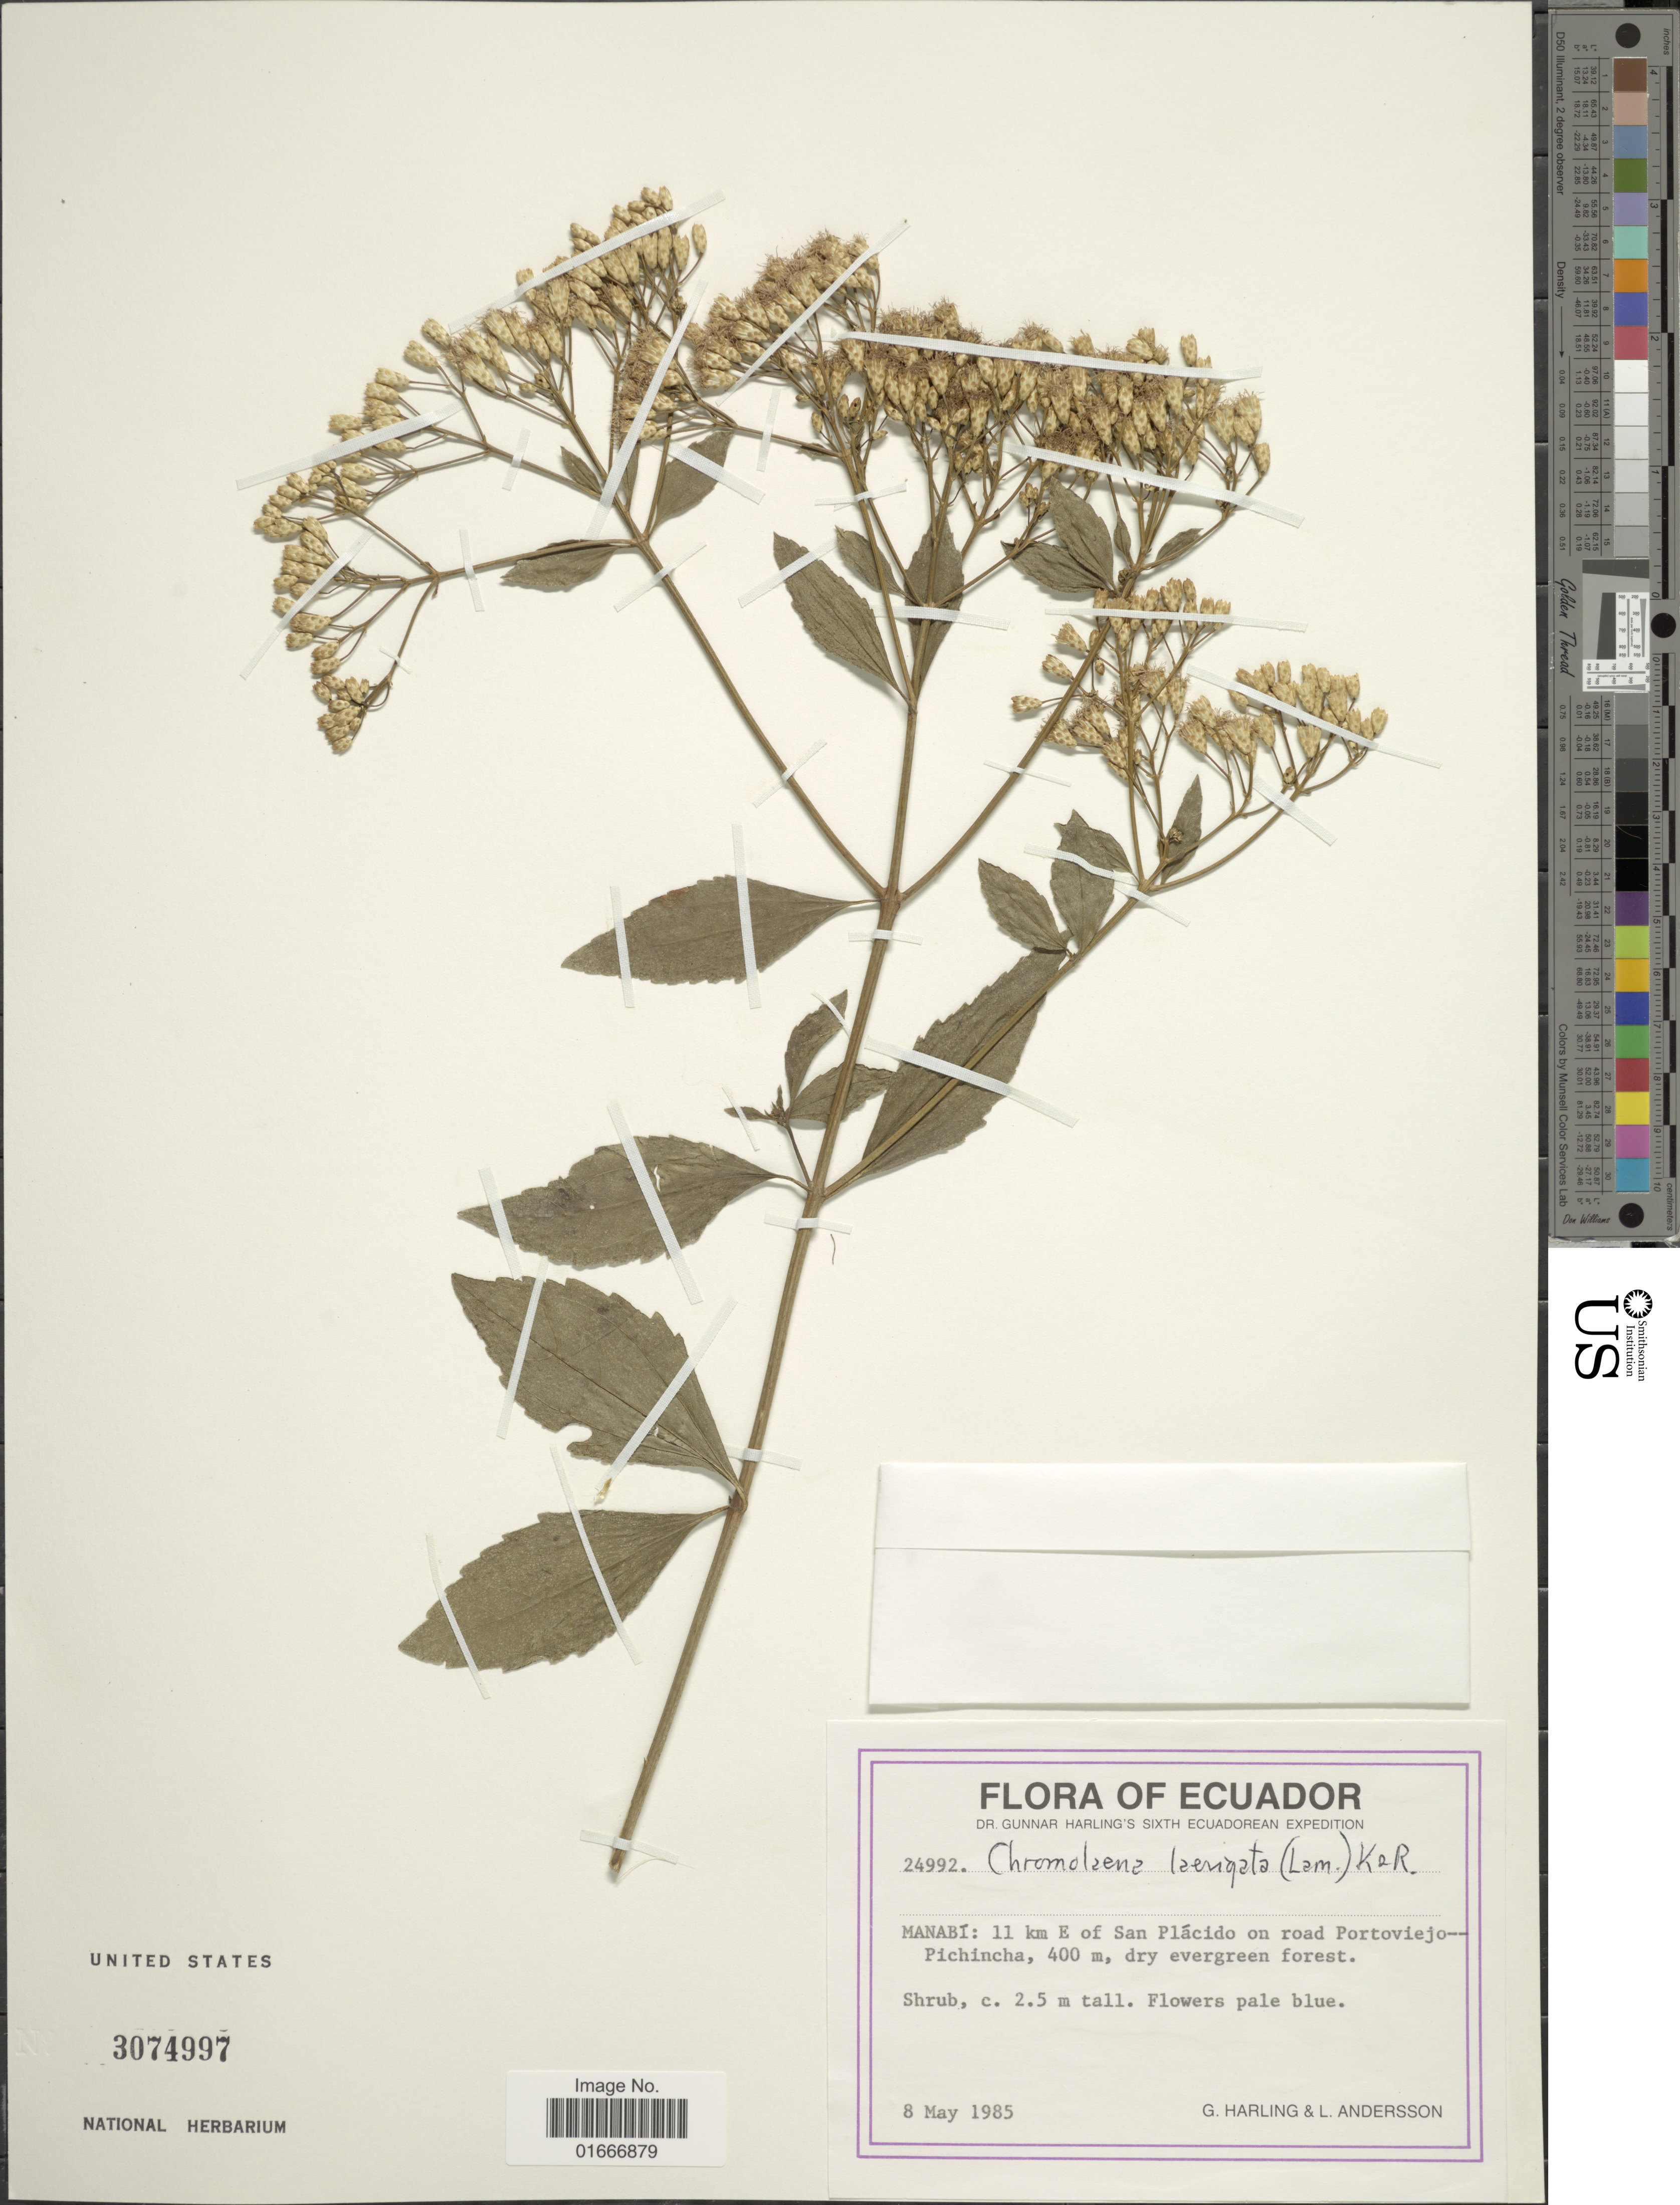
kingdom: Plantae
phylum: Tracheophyta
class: Magnoliopsida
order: Asterales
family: Asteraceae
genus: Chromolaena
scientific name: Chromolaena laevigata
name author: (Lam.) R.M. King & H. Rob.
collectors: G. Harling & L. Andersson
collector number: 24992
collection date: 1985-05-08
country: Ecuador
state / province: Manabí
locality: Ecuador. Manabí: 11 km E of San Placido on road Portoviejo-Pichincha,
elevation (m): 400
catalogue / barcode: US 3074997